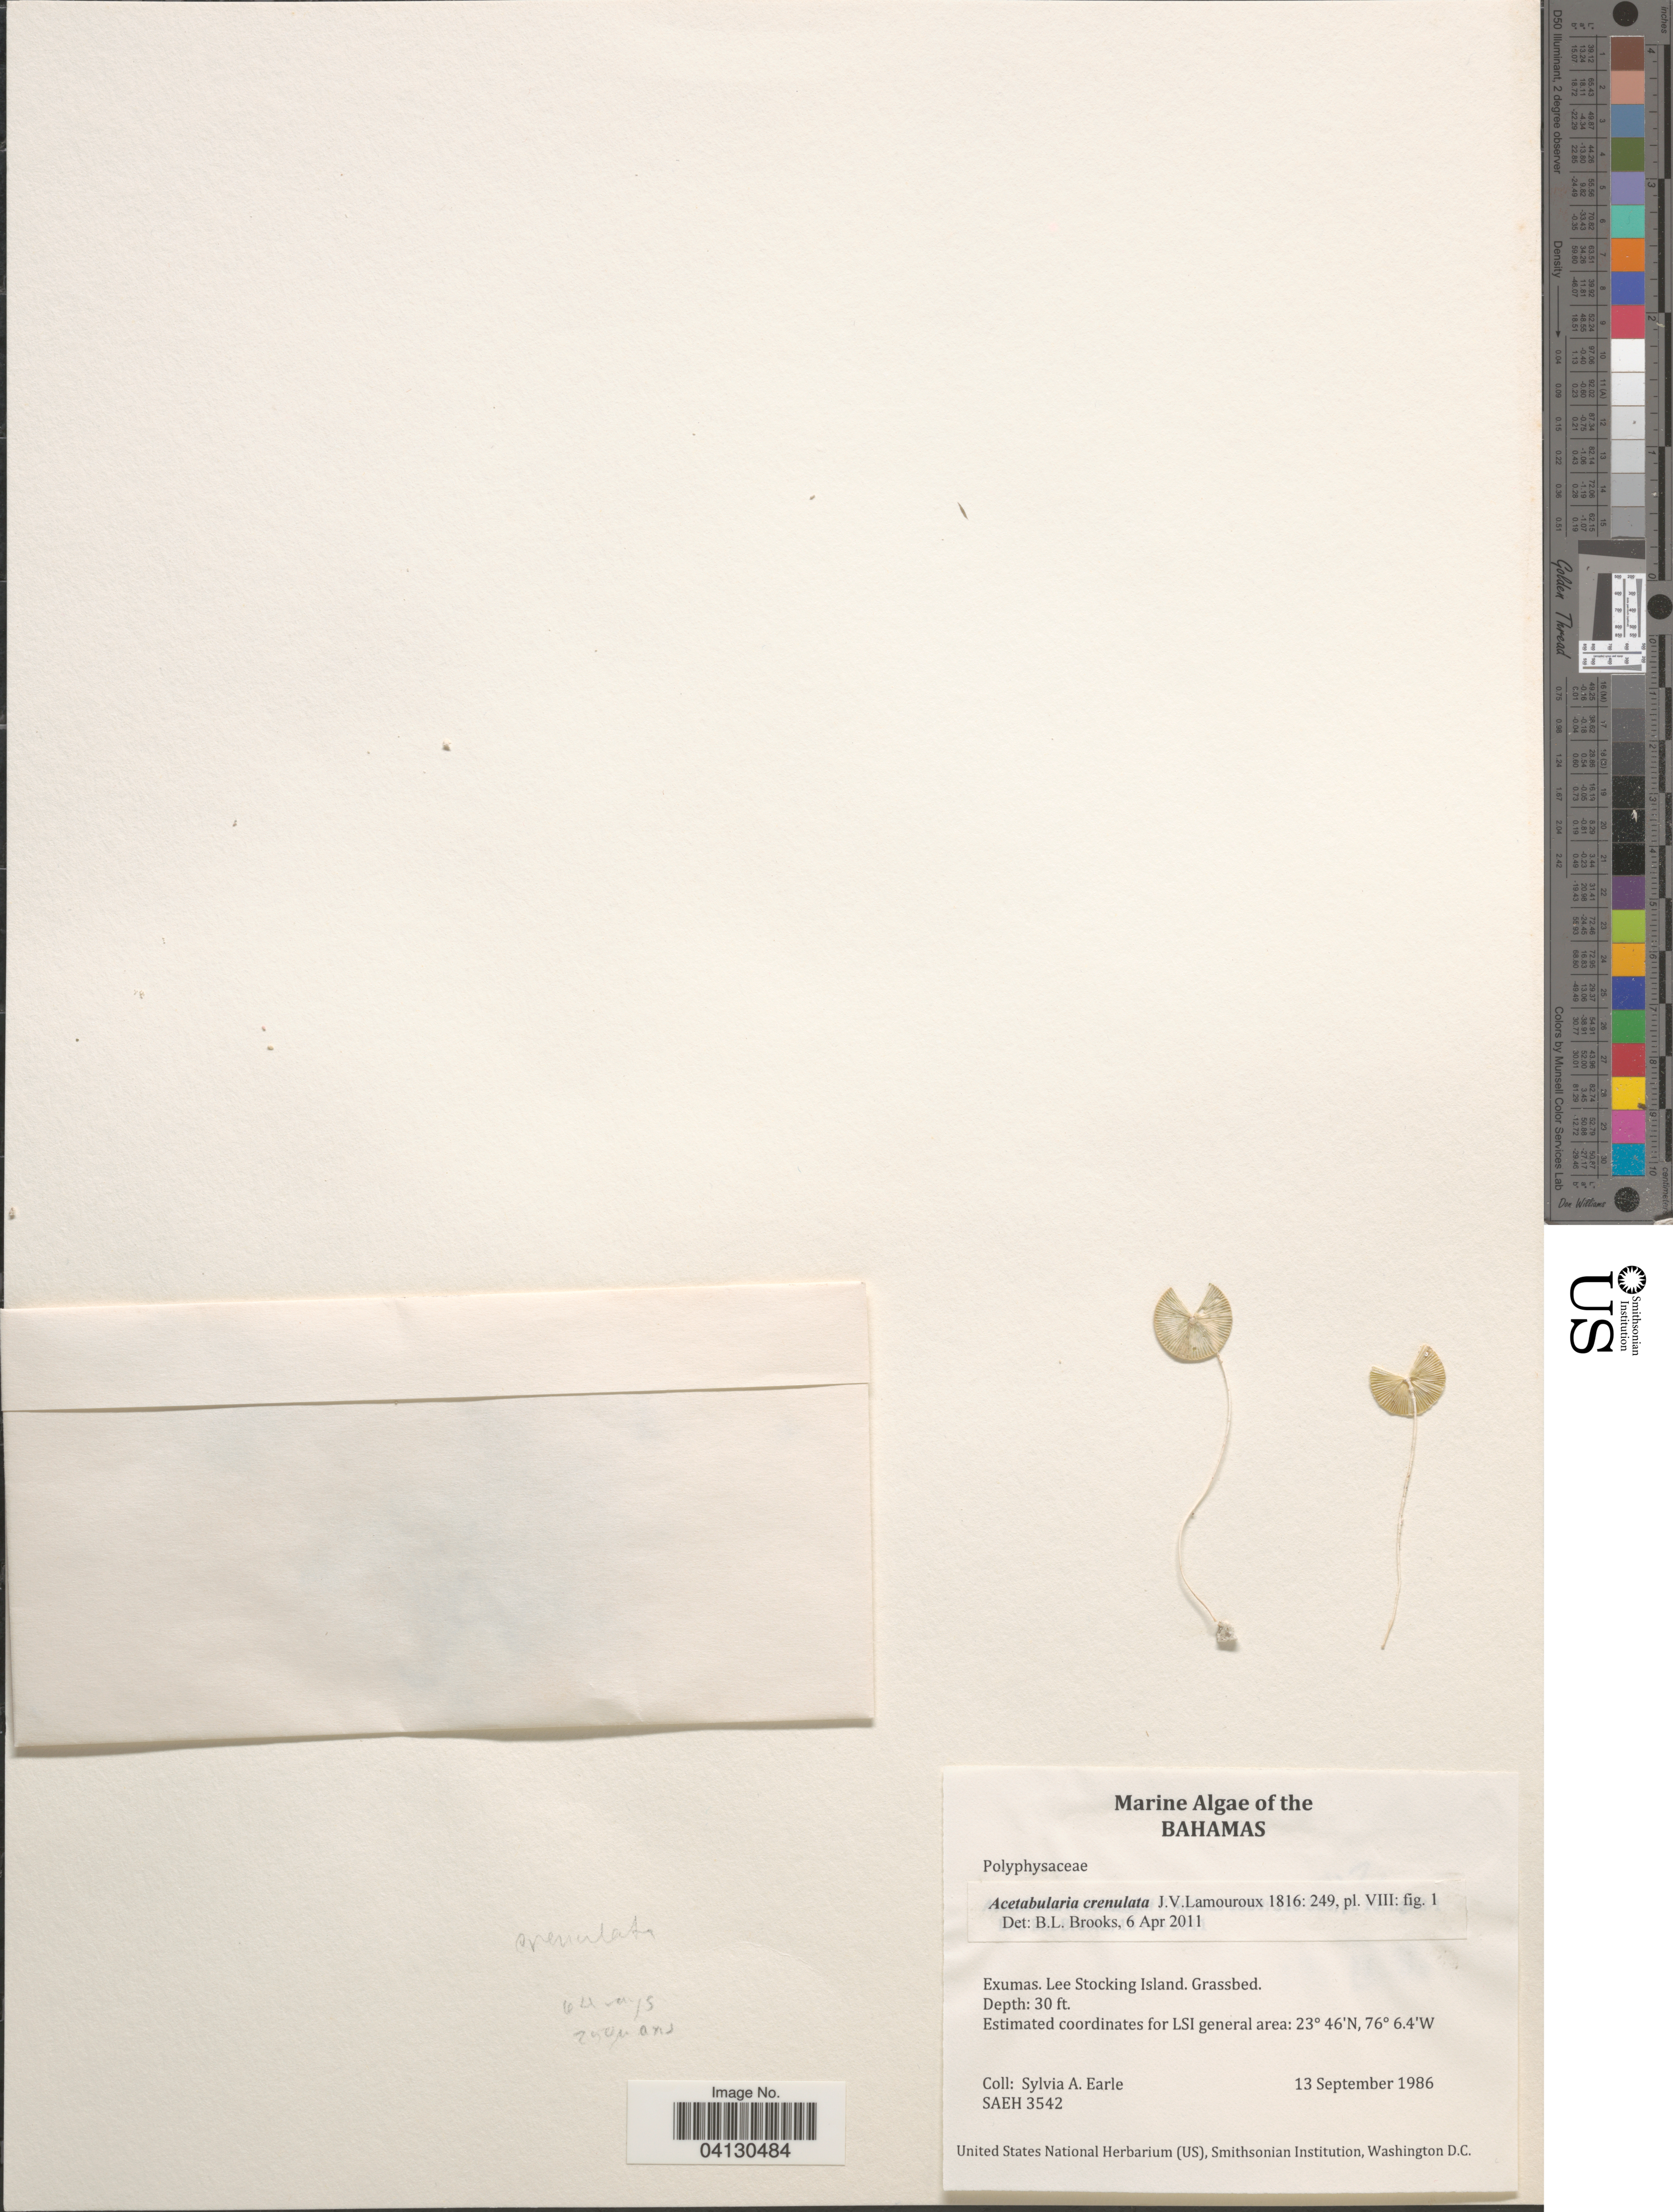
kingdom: Plantae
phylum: Chlorophyta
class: Ulvophyceae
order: Dasycladales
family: Polyphysaceae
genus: Acetabularia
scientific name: Acetabularia acetabulum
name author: J.V.Lamouroux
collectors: S. A. Earle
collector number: SAEH3542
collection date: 1986-09-13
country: Bahamas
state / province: Exuma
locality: Exumas. Lee Stocking Island.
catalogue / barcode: US 329198